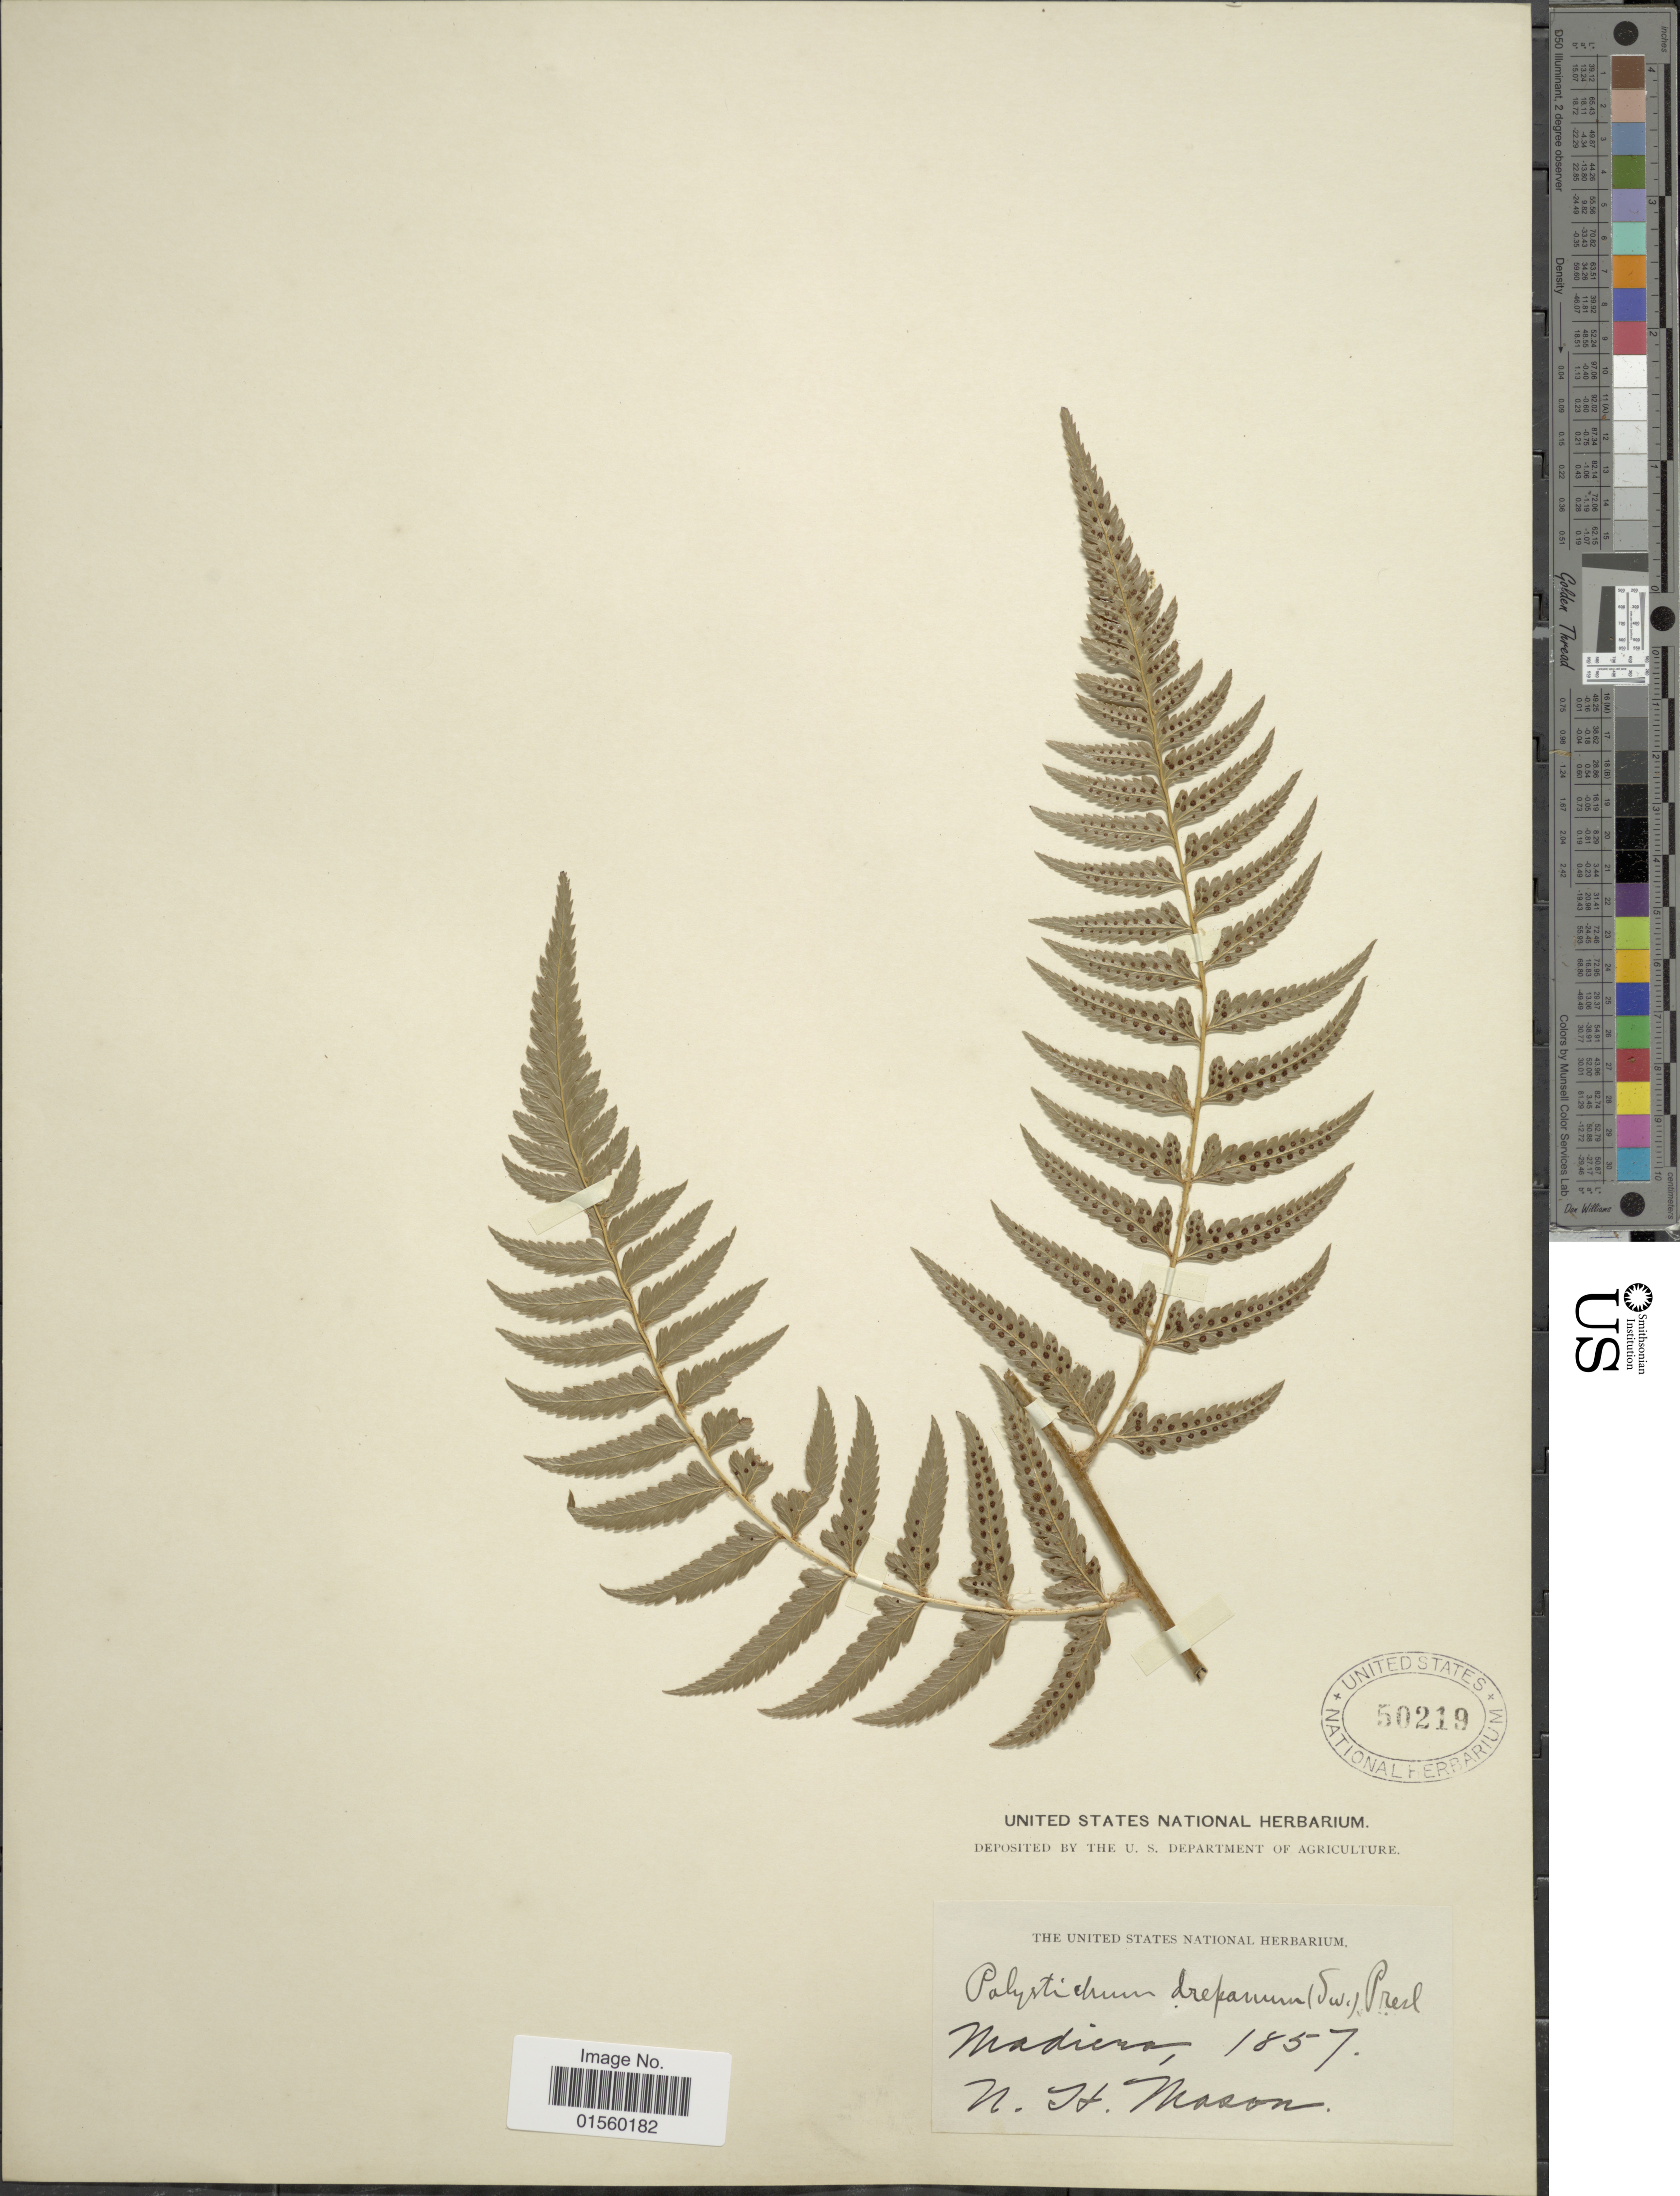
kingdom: Plantae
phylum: Tracheophyta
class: Polypodiopsida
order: Polypodiales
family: Dryopteridaceae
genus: Polystichum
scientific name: Polystichum drepanum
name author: (Sw.) C. Presl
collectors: N. Mason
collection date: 1857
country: Portugal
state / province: Madeira (Aut. Reg.)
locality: Madiera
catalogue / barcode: US 50219